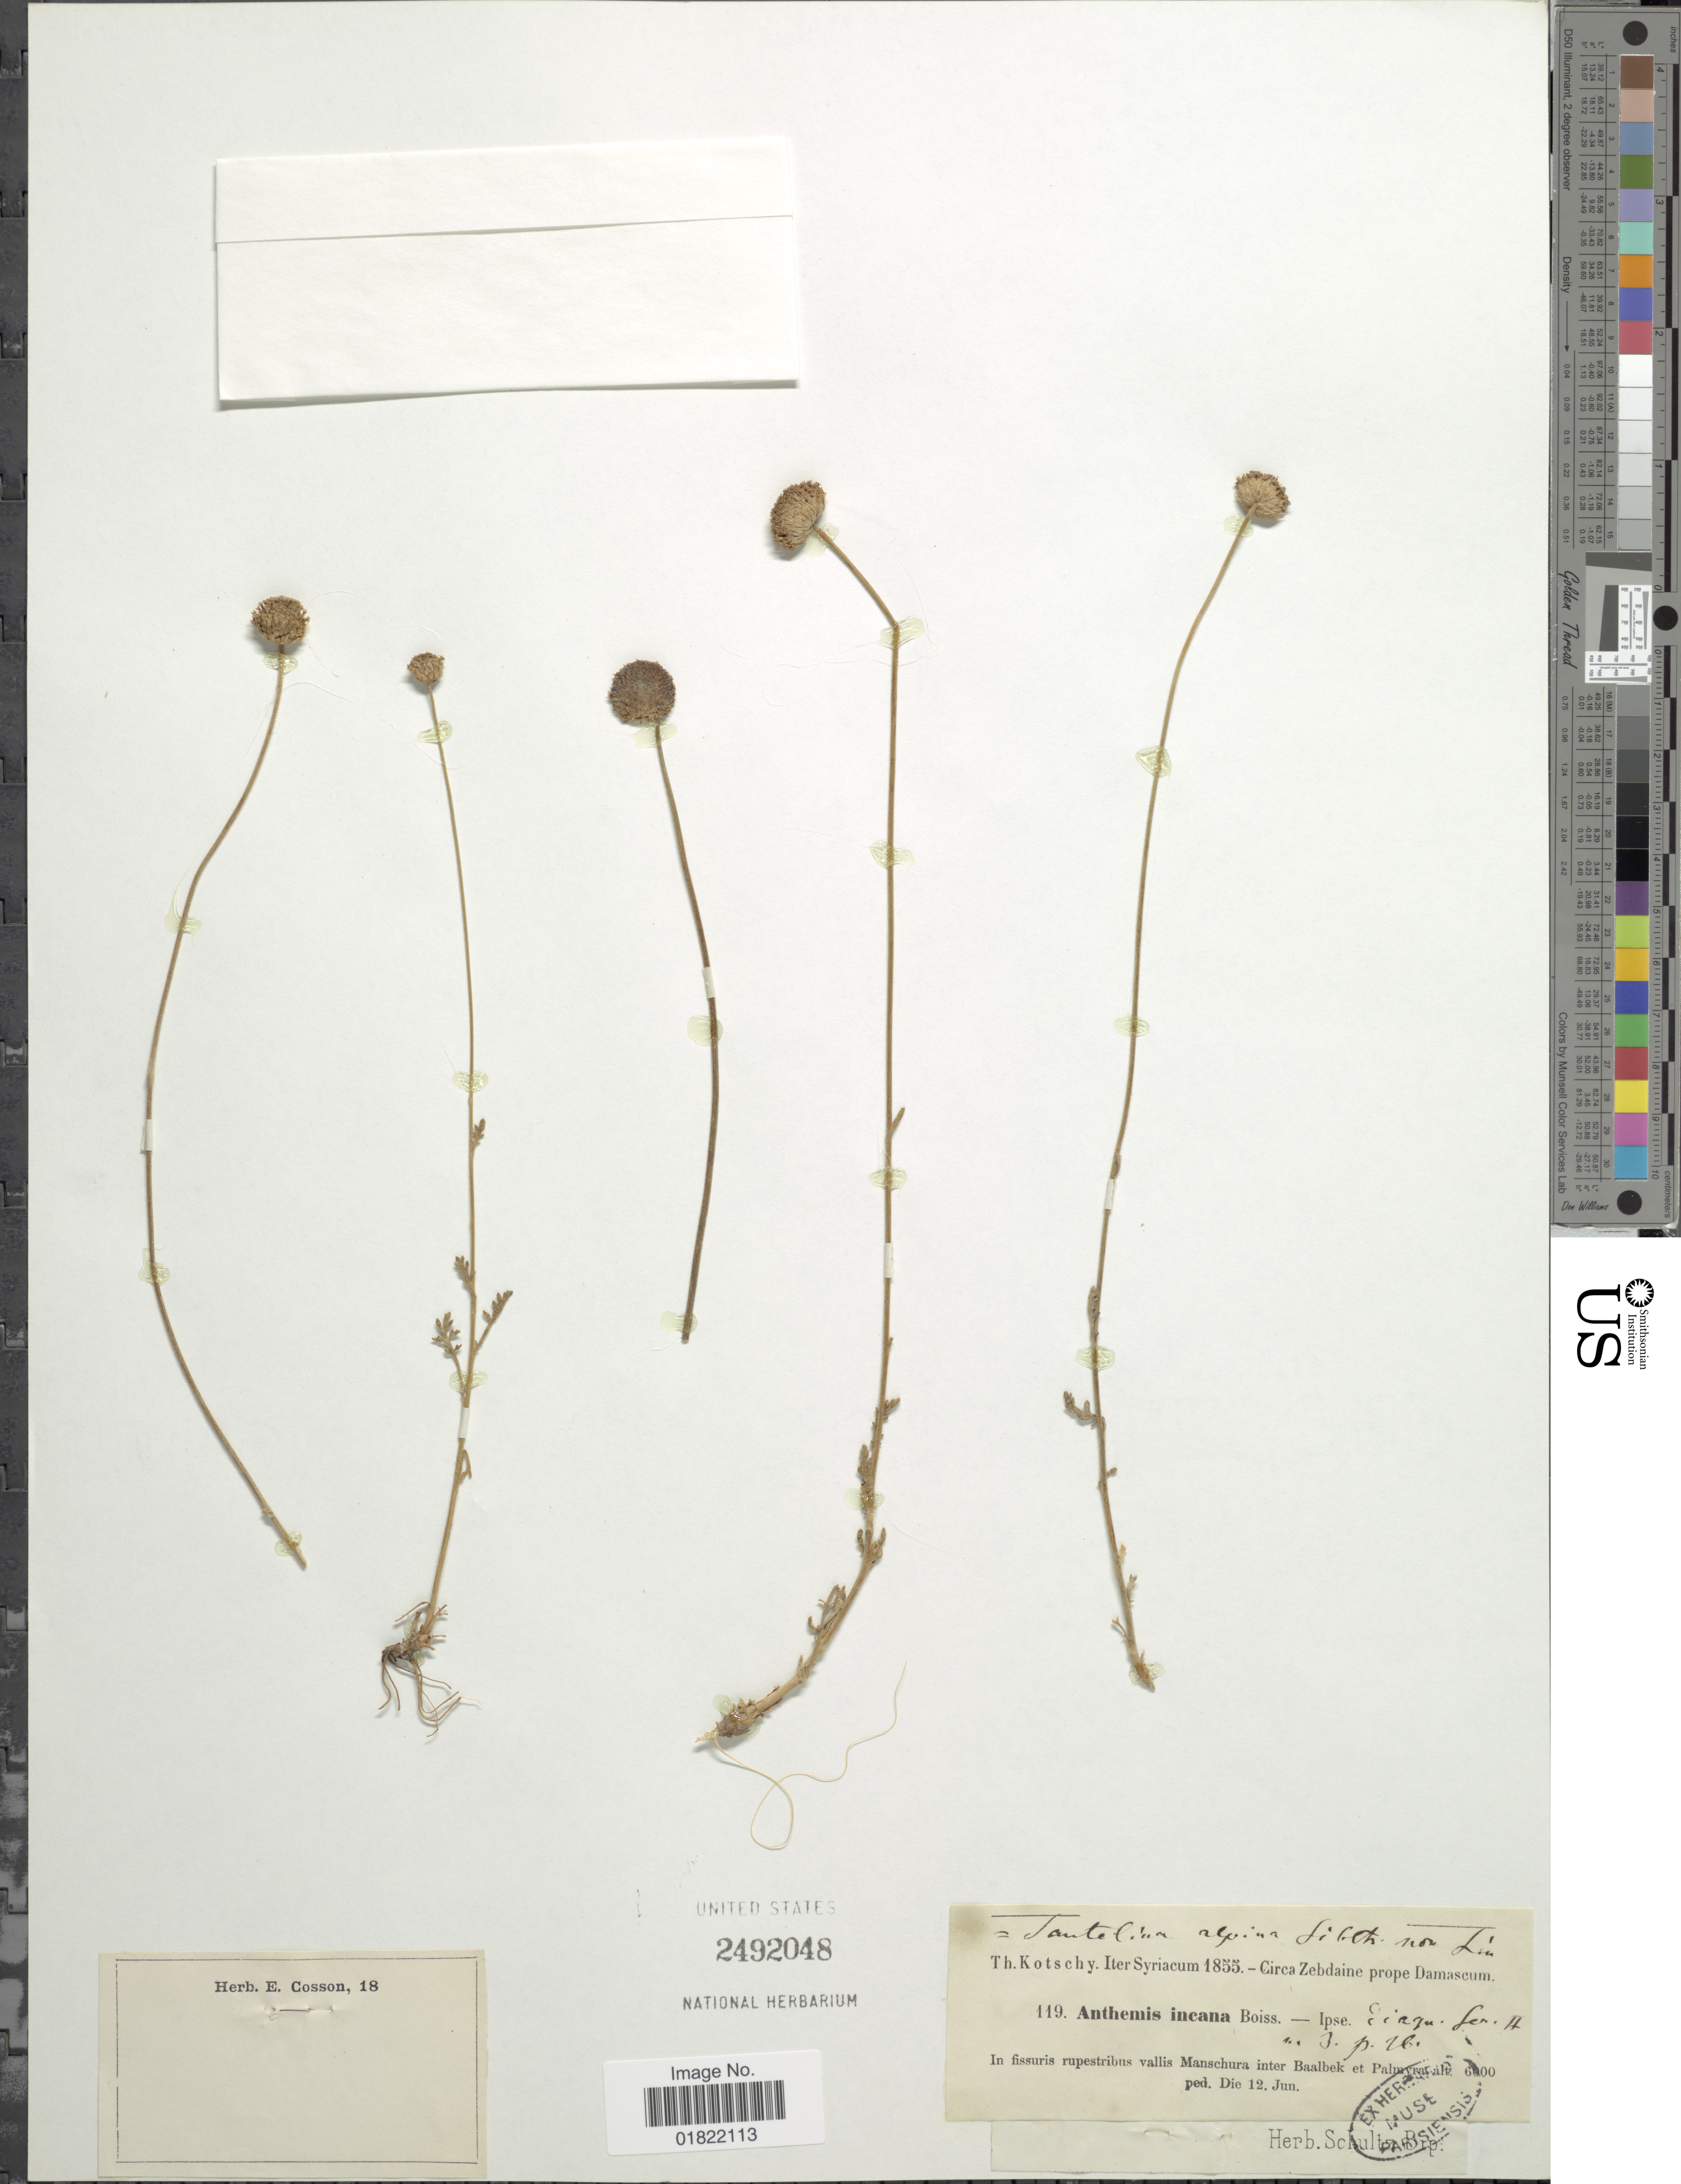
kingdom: Plantae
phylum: Tracheophyta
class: Magnoliopsida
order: Asterales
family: Asteraceae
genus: Anthemis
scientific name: Anthemis incana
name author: Boiss.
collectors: K. G. Kotschy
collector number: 119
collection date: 1855-06-12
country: Syria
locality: Circa Zebdaine prope Damascum, in fissuris rupestribus vallis Manschura inter Baalbek et Palmyra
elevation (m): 1829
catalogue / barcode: US 2492048